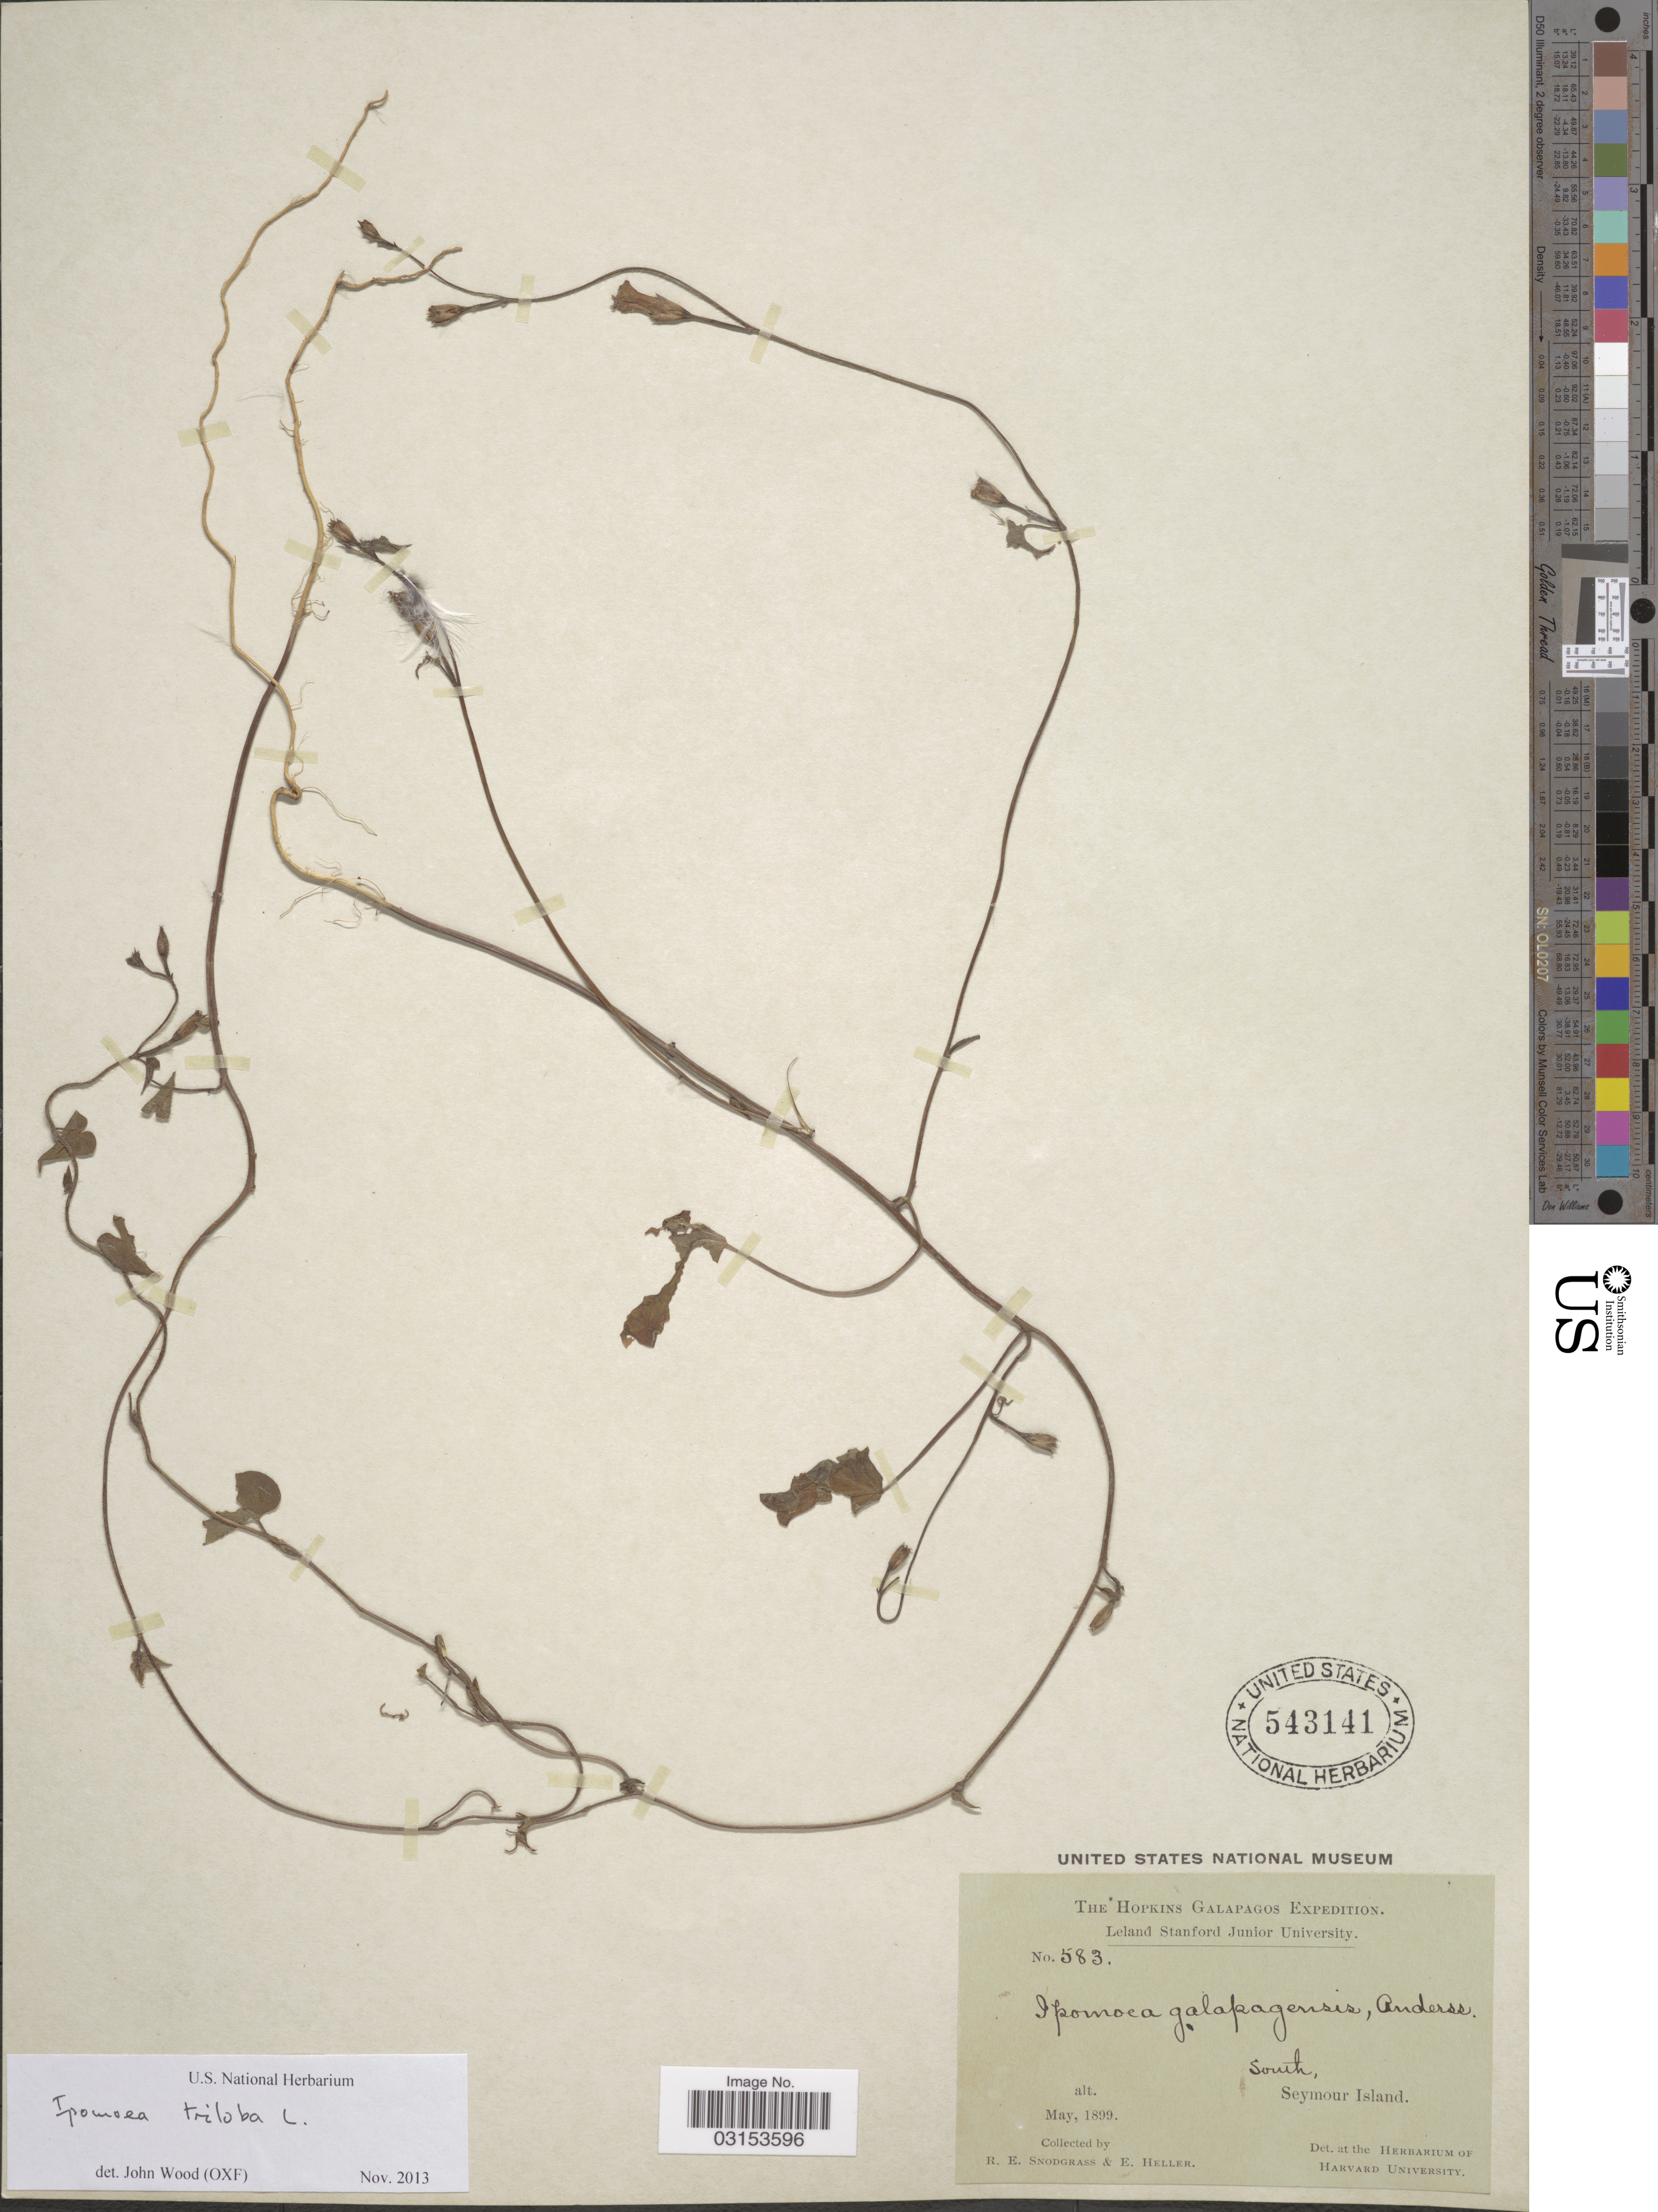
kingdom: Plantae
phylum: Tracheophyta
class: Magnoliopsida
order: Solanales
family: Convolvulaceae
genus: Ipomoea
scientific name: Ipomoea triloba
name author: L.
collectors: R. E. Snodgrass & E. Heller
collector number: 583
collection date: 1899-05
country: Ecuador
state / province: Colón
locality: Galapagos. South, Seymour Island.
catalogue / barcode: US 543141